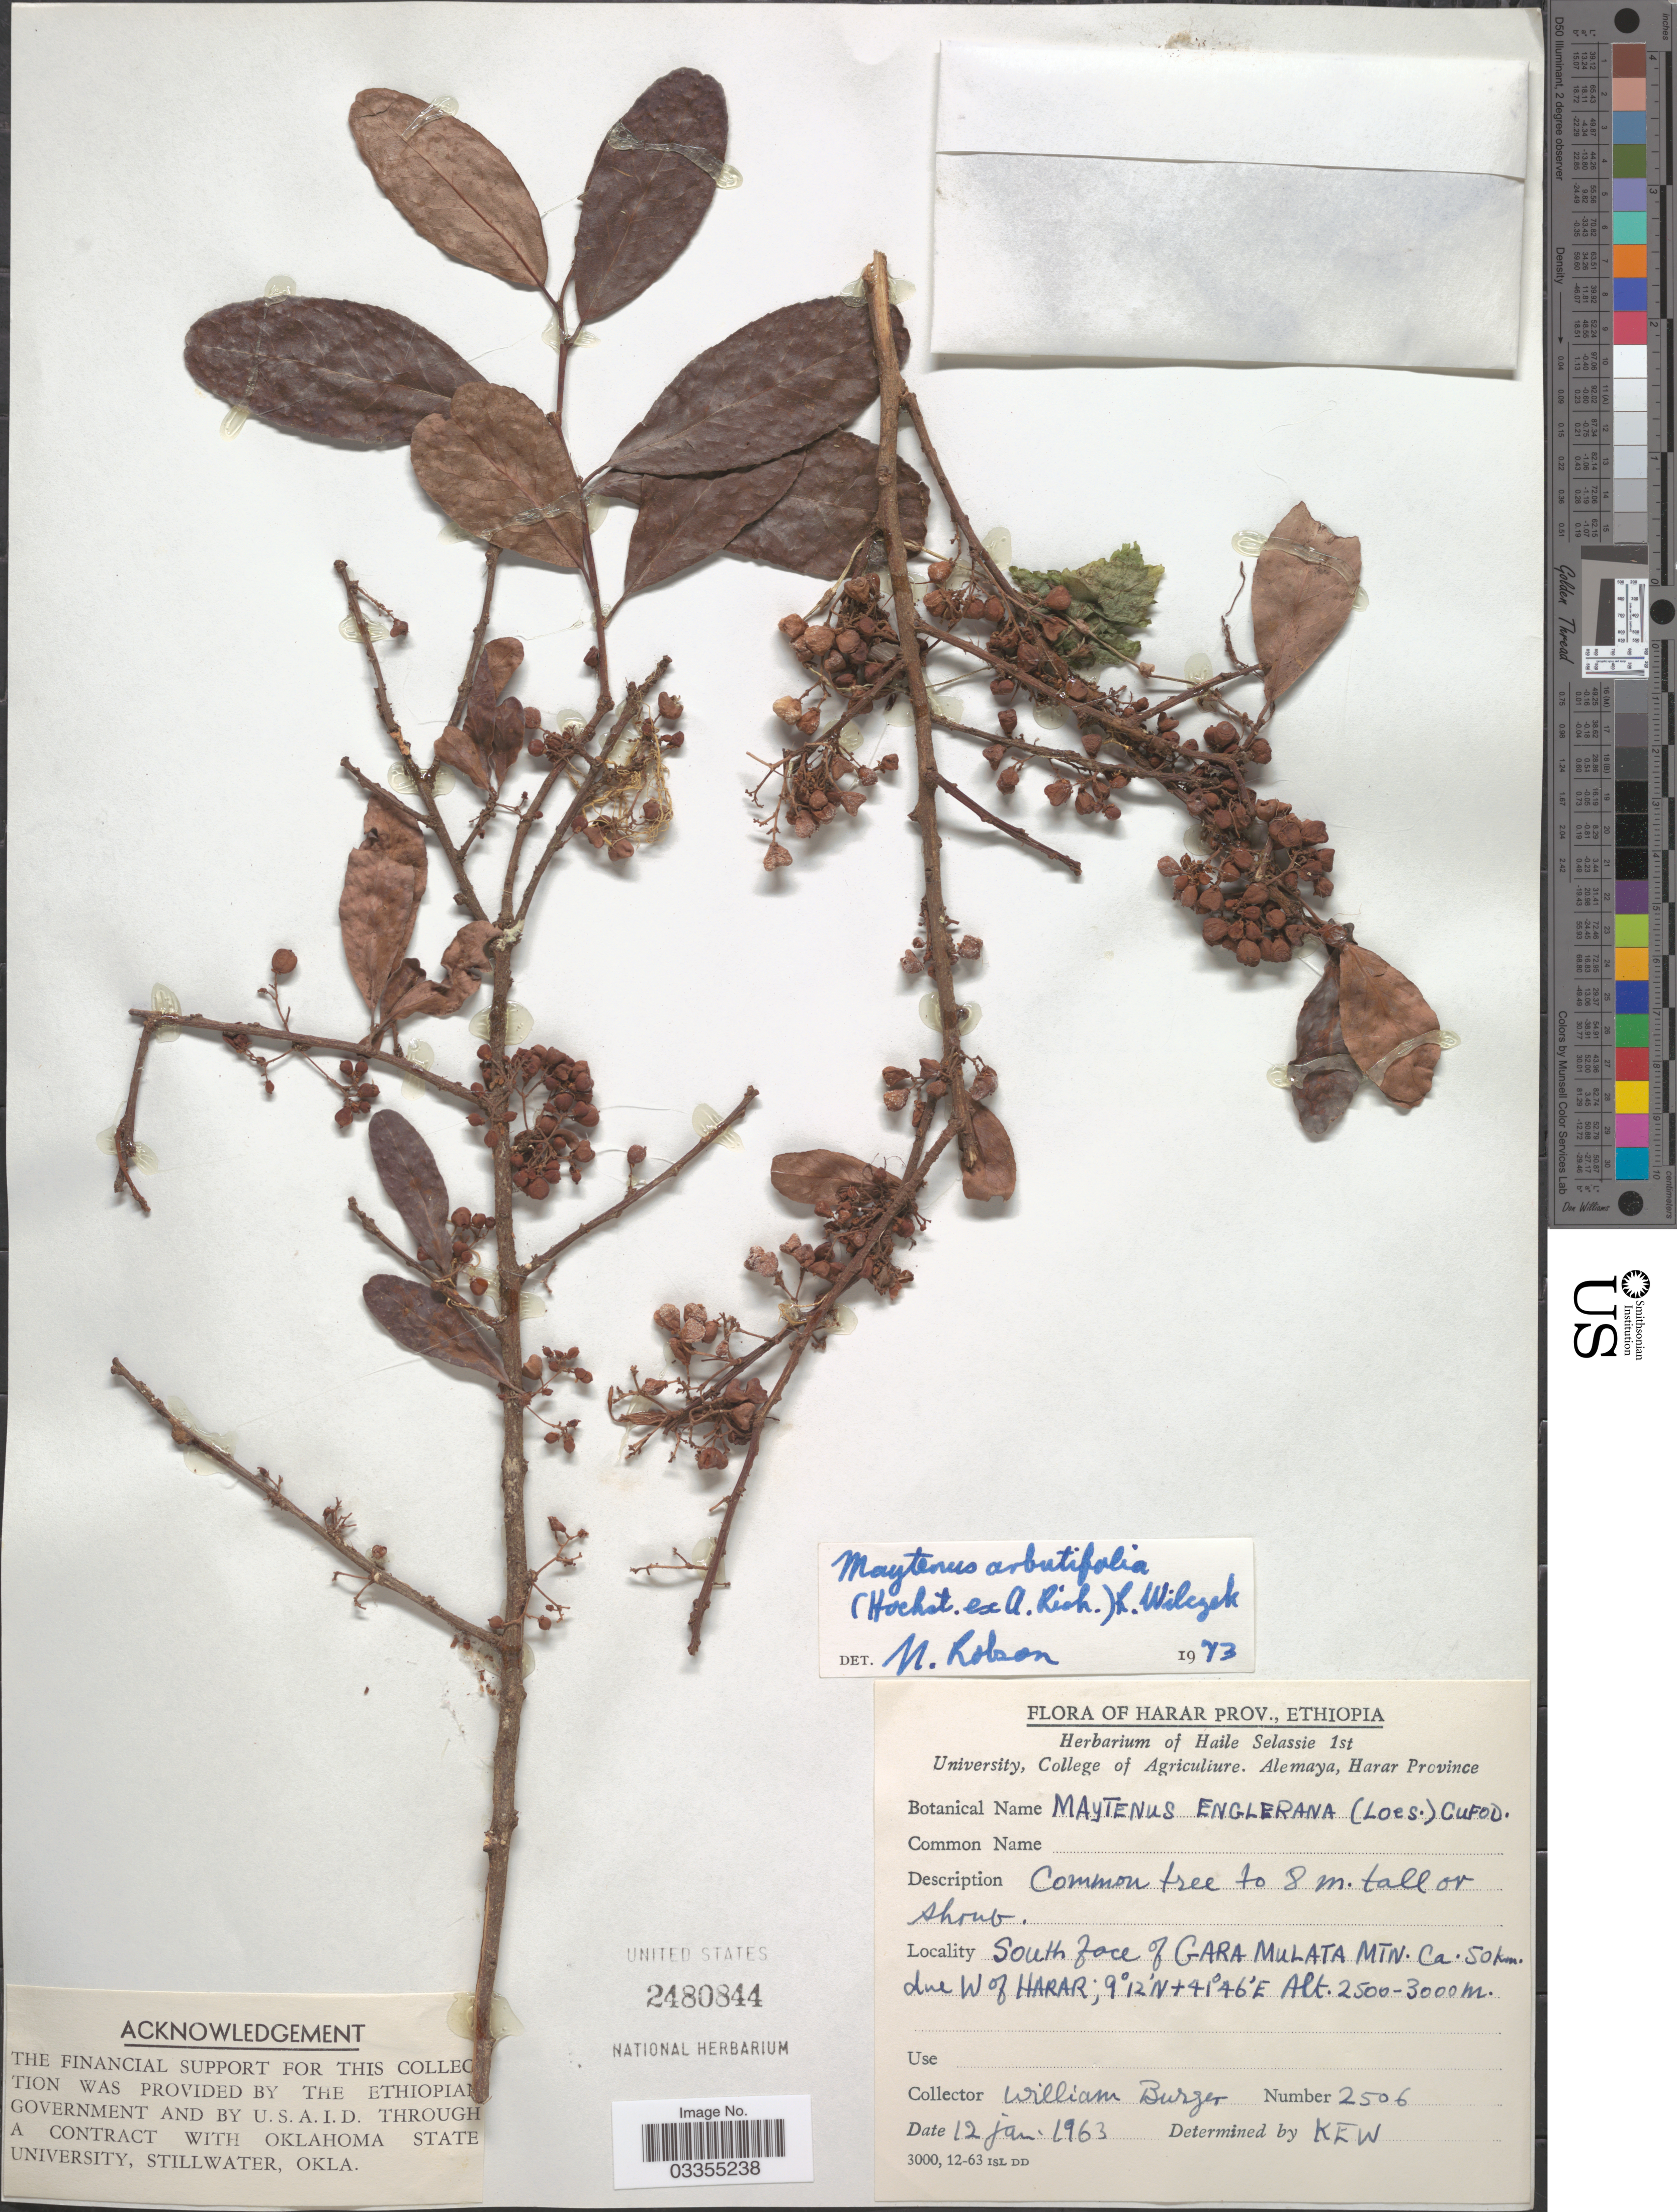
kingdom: Plantae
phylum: Tracheophyta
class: Magnoliopsida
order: Celastrales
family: Celastraceae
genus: Maytenus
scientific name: Maytenus arbutifolia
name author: (A. Rich.) R. Wilczek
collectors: W. Burger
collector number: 2506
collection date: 1963-01-12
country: Ethiopia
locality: Harar Prov. South face of Gara Mulata Mtn. Ca. 50 km. due W of Harar.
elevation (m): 2500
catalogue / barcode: US 2480844